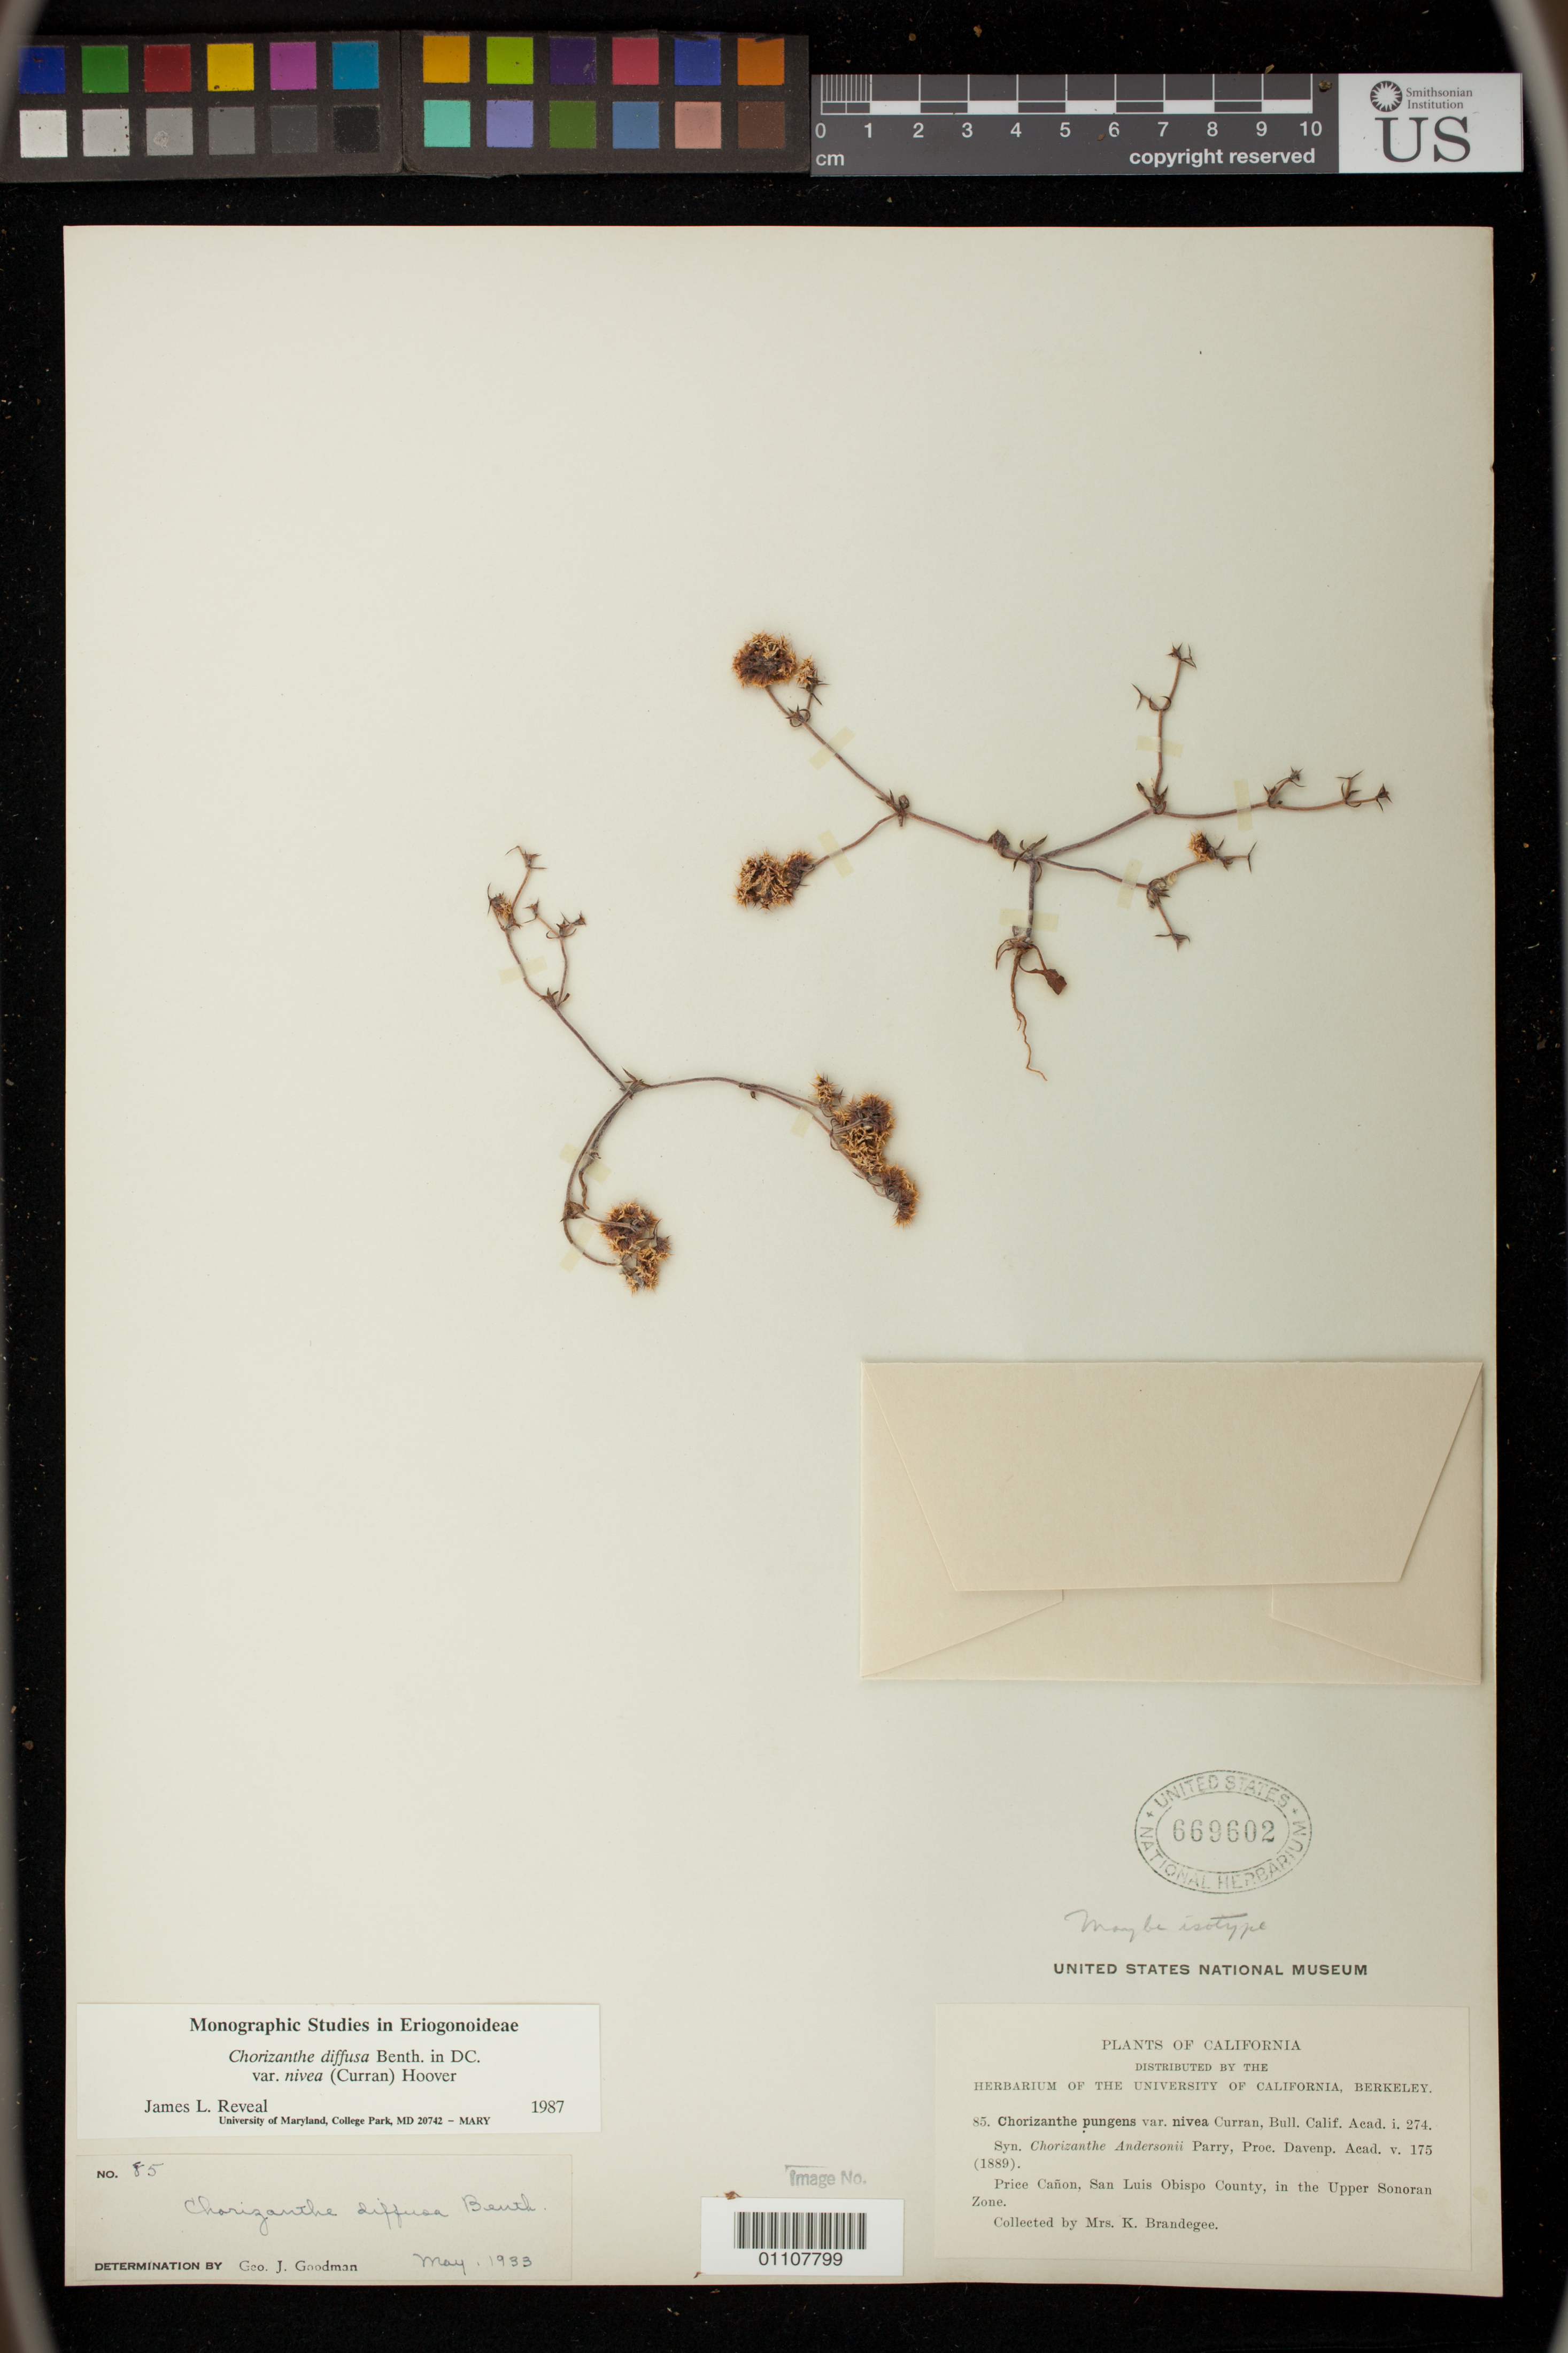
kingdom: Plantae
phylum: Tracheophyta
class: Magnoliopsida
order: Caryophyllales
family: Polygonaceae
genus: Chorizanthe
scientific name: Chorizanthe pungens var. nivea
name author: Curran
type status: Possible Type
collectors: M. K. Brandegee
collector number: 85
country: United States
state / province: California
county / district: San Luis Obispo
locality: Price Cañon, San Luis Obispo County, in the Upper Sonoran Zone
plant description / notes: Annotated (unsigned, undated) "Maybe isotype". Collector "Mrs. K. Brandegee" = M. K. Curran.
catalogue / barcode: US 669602